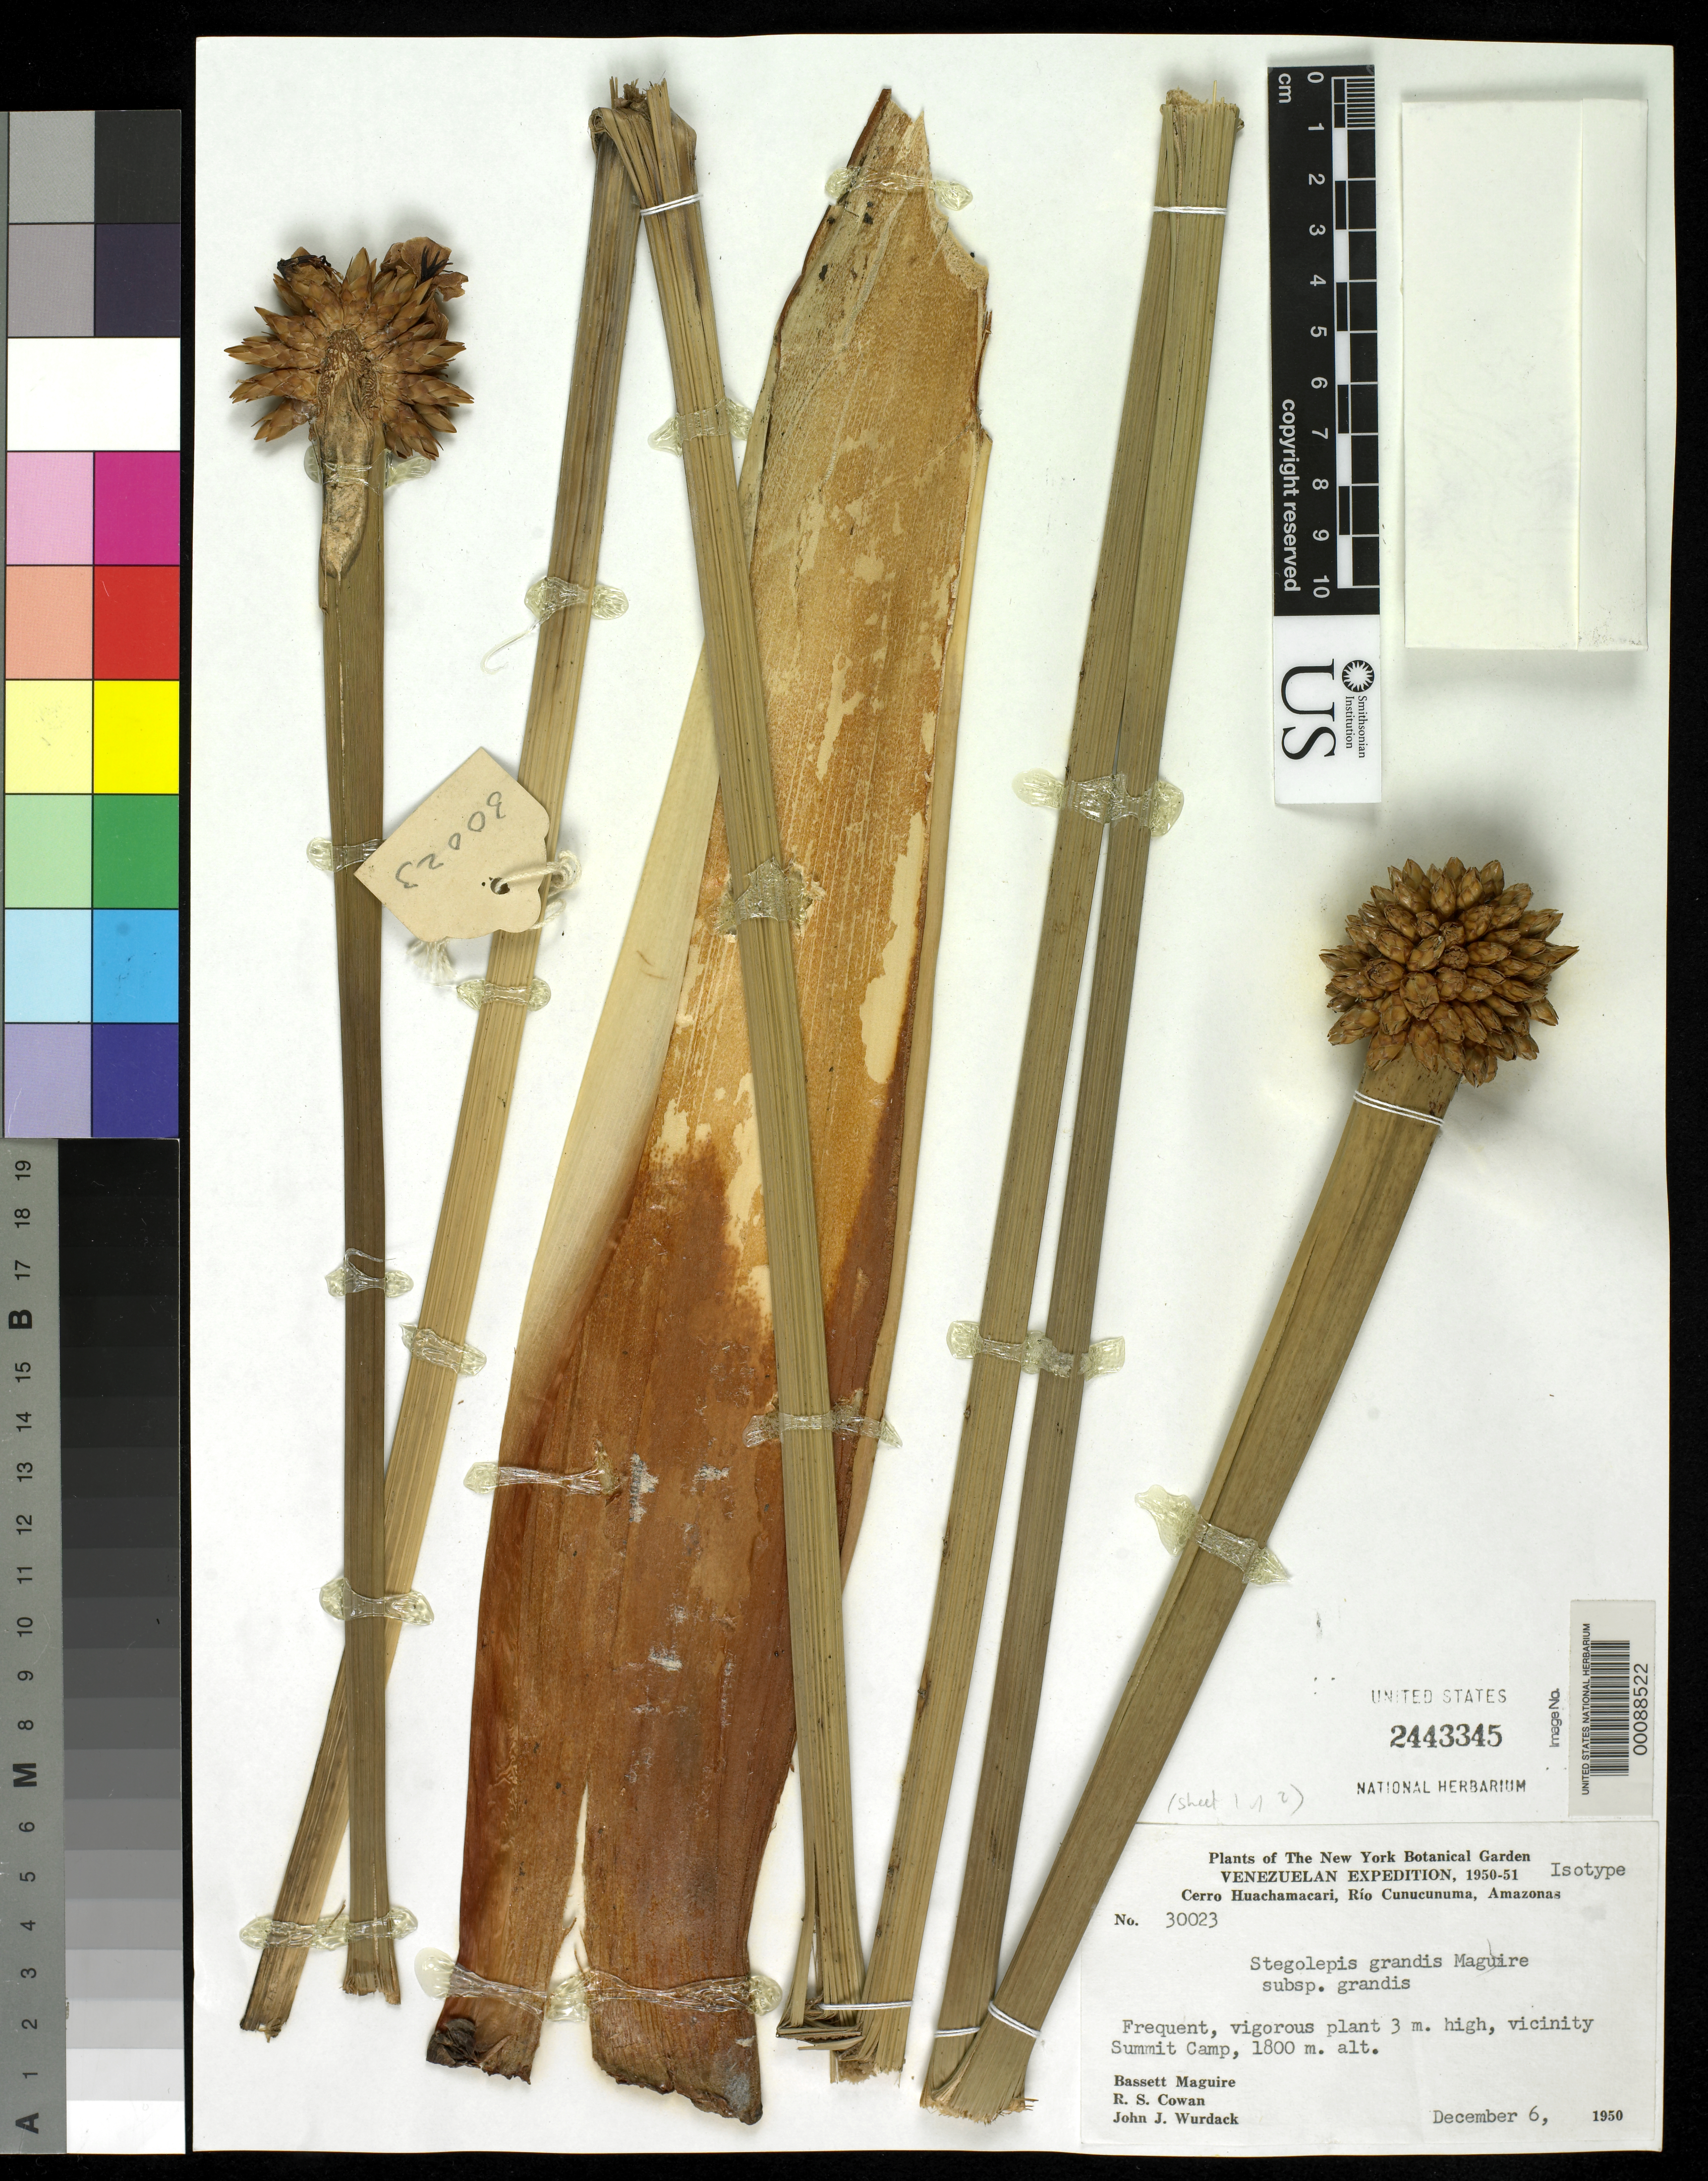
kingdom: Plantae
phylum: Tracheophyta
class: Liliopsida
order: Poales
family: Rapateaceae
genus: Stegolepis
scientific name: Stegolepis grandis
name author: Maguire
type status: Isotype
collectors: B. Maguire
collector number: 30023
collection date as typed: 06 Dec 1950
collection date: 1950-12-06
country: Venezuela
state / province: Amazonas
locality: Cerro Huachama-Cari.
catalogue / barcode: US 2443345